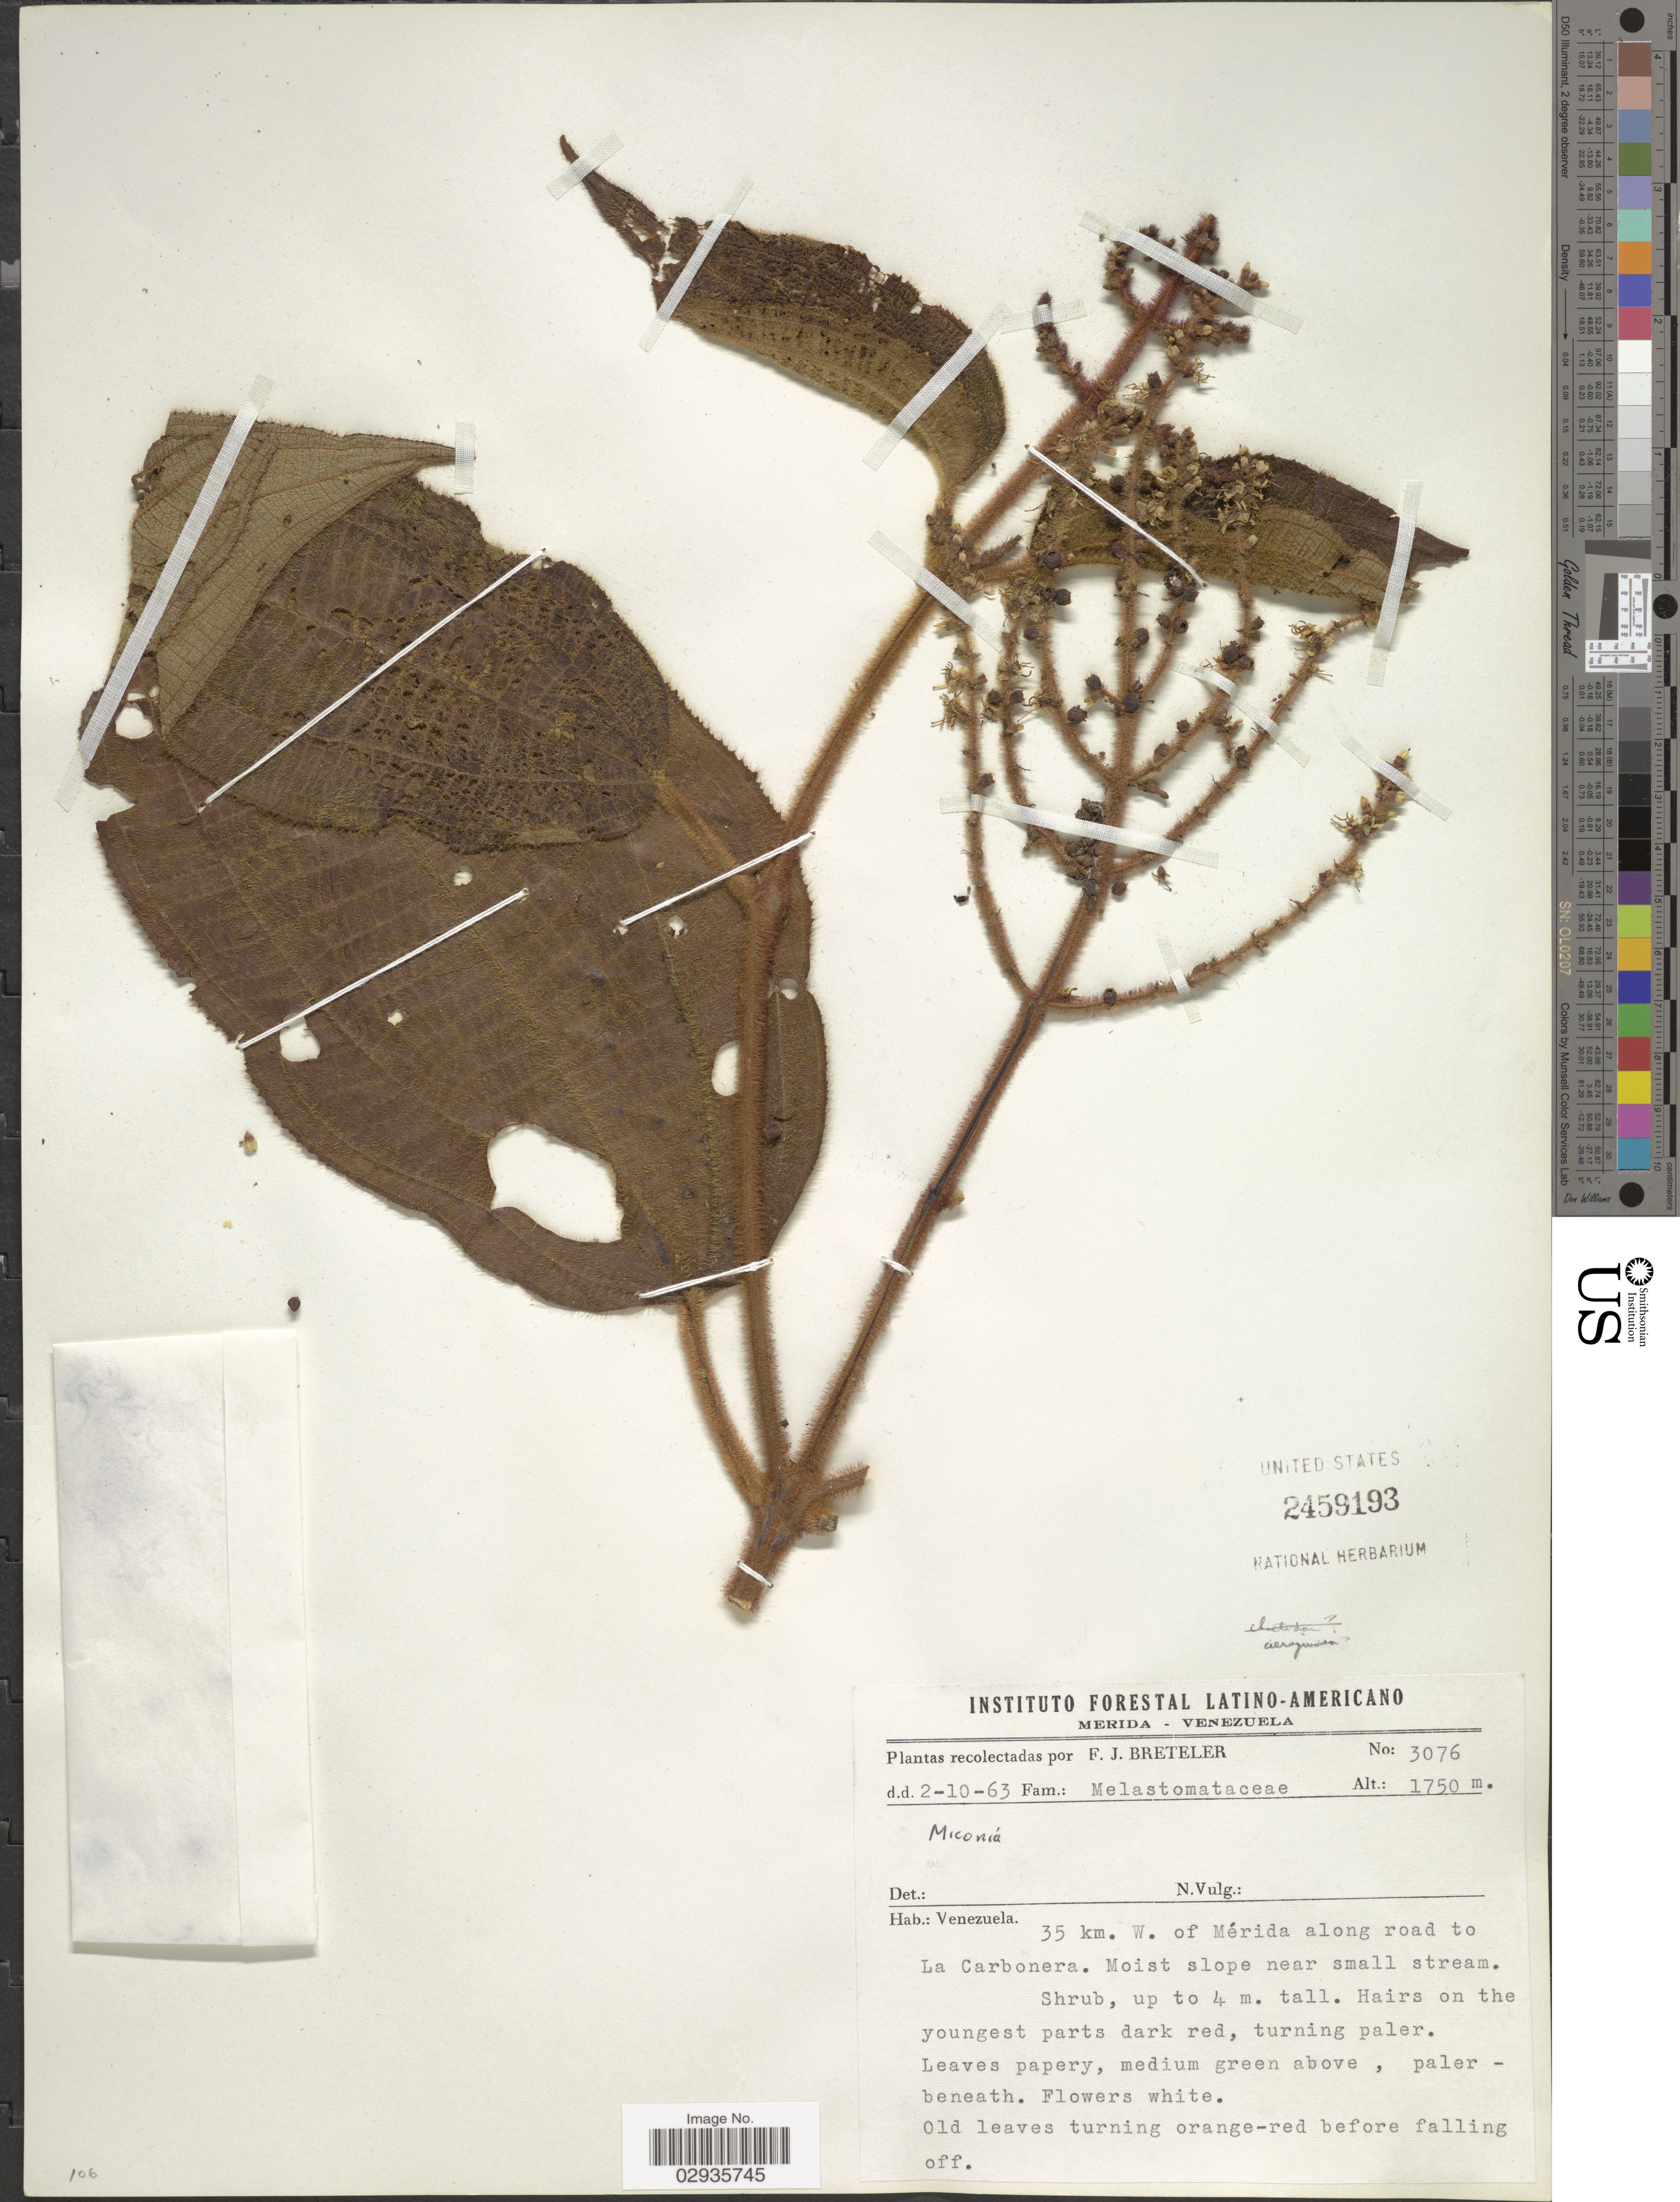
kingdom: Plantae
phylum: Tracheophyta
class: Magnoliopsida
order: Myrtales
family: Melastomataceae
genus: Miconia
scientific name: Miconia aeruginosa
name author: Naudin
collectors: F. J. Breteler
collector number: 3076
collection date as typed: Transcribed d/m/y: 2/10/63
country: Venezuela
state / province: Mérida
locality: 35 km. W. of Mérida along road to La Carbonera.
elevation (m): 1750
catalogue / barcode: US 2459193